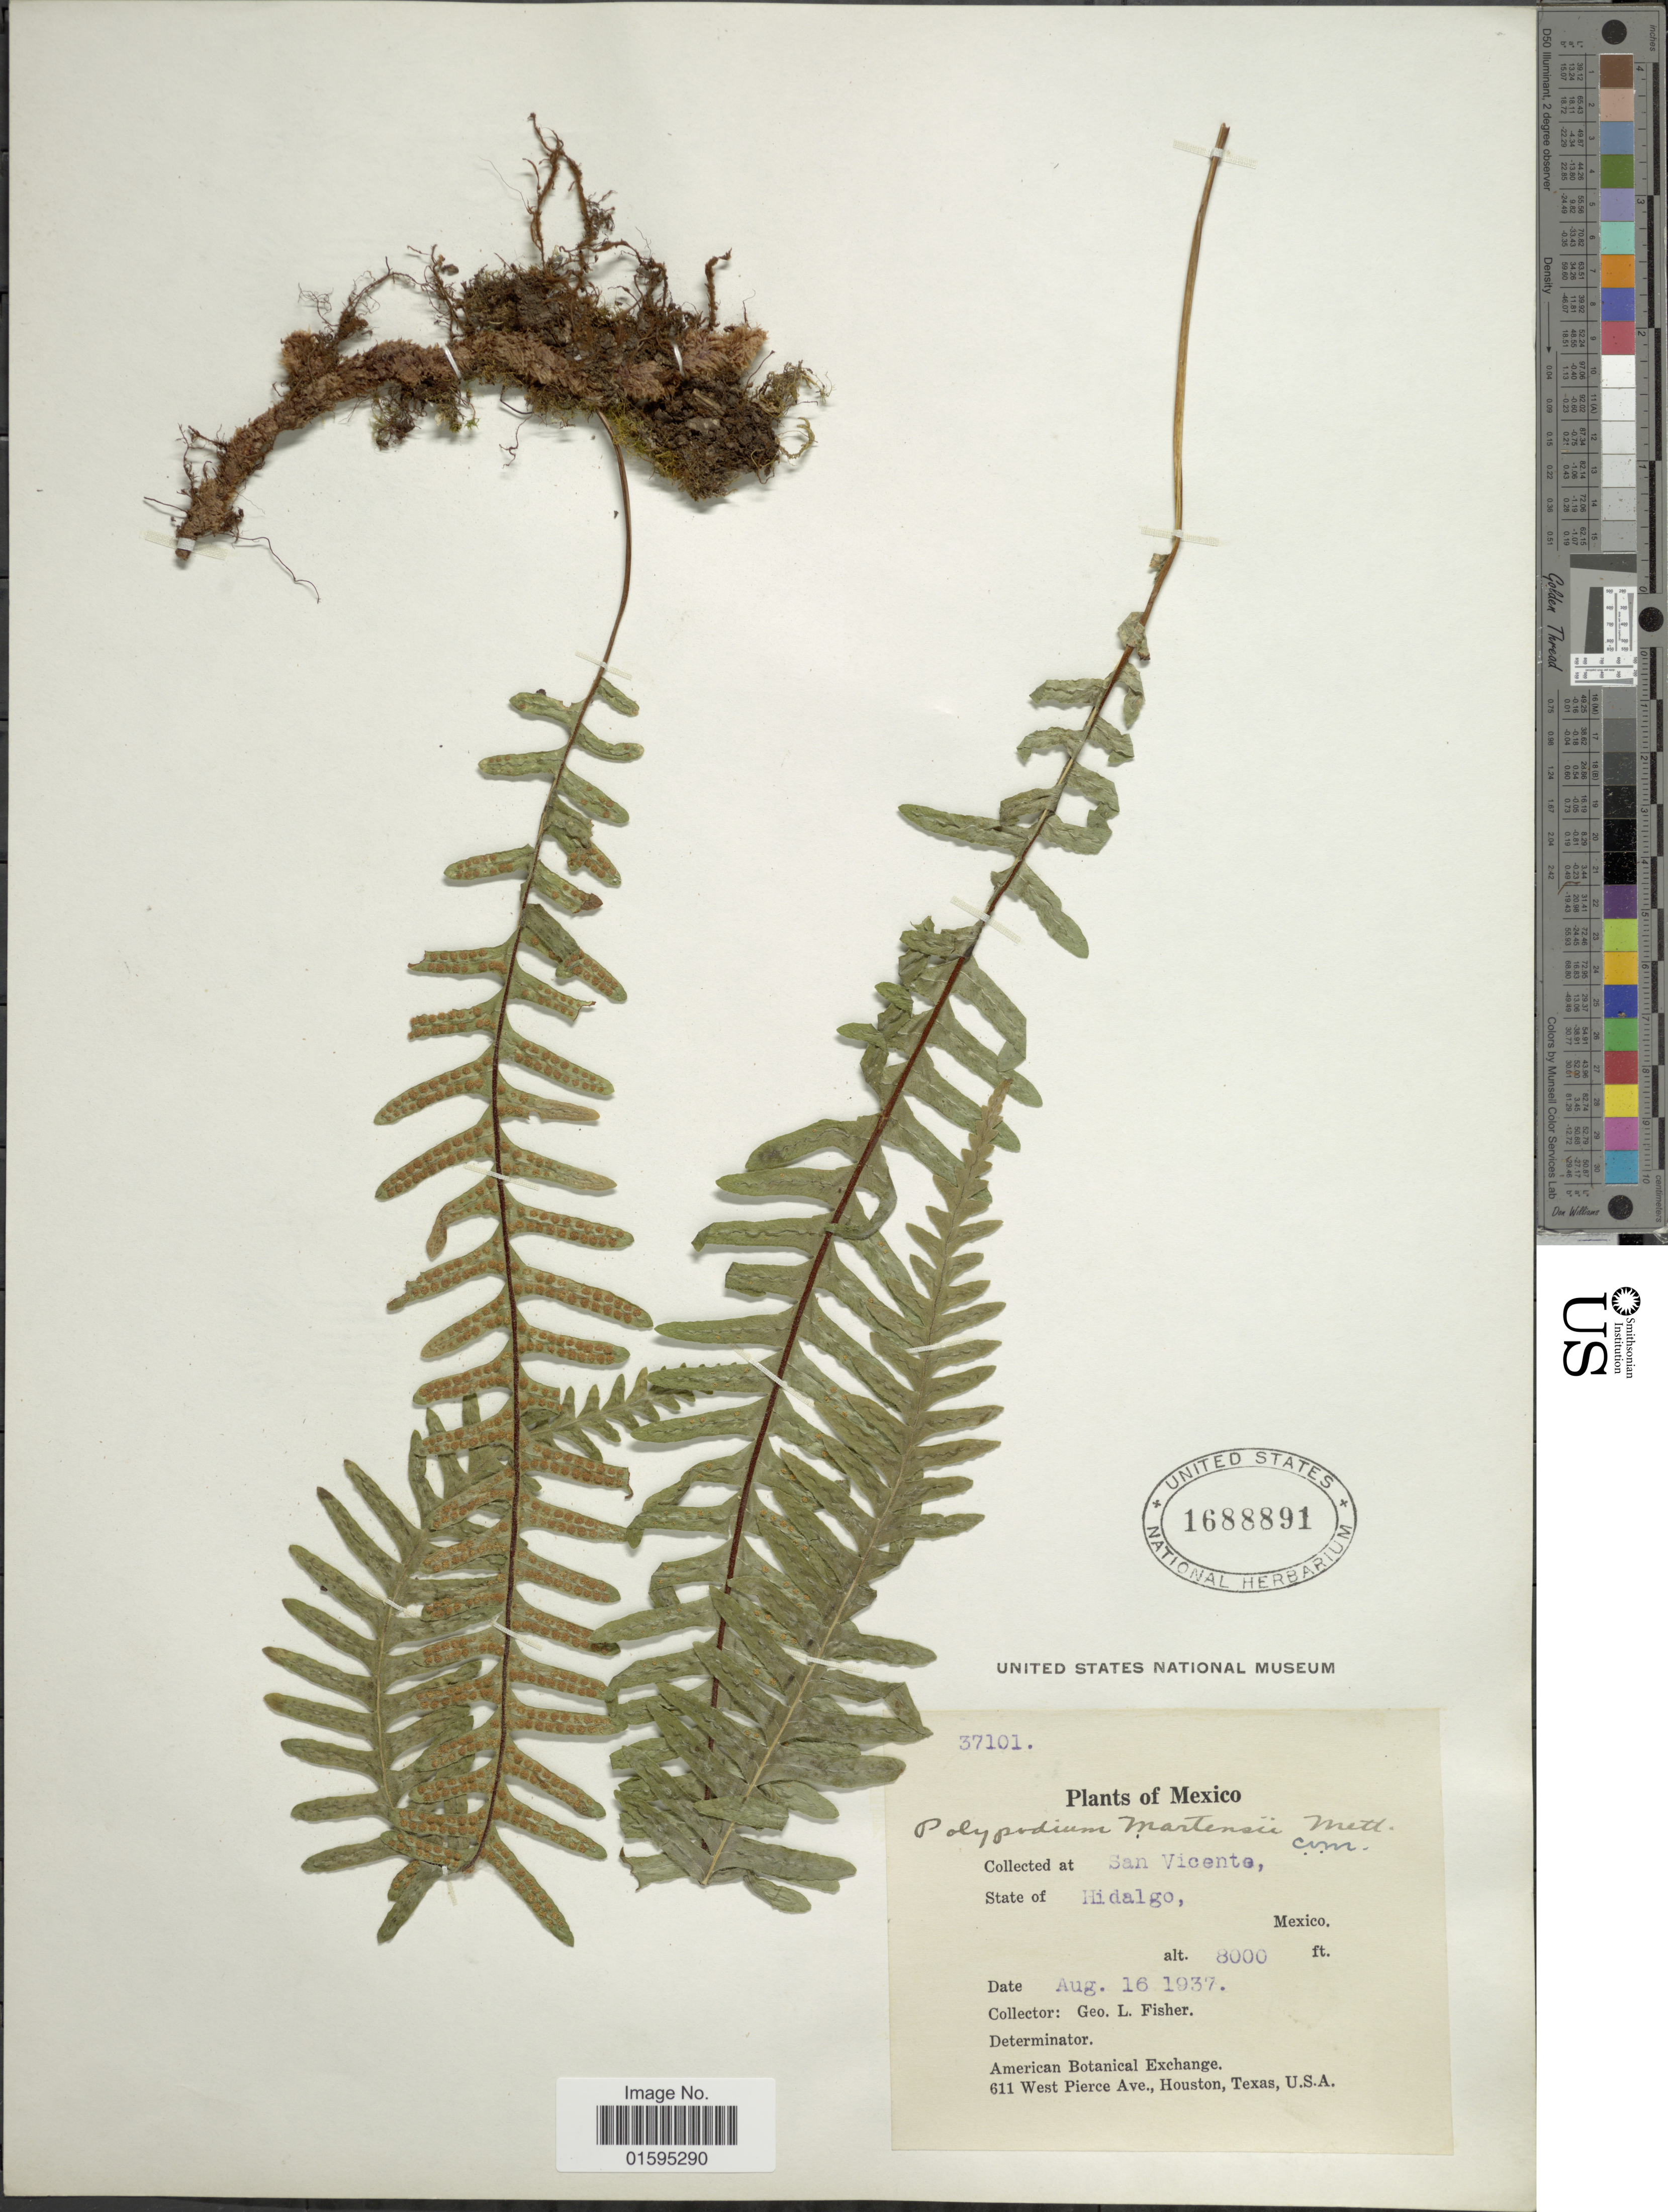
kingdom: Plantae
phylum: Tracheophyta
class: Polypodiopsida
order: Polypodiales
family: Polypodiaceae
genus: Polypodium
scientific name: Polypodium martensii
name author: Mett.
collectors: G. L. Fisher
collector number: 37101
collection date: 1937-08-16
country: Mexico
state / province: Hidalgo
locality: San Vicente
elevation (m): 2438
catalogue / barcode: US 1688891